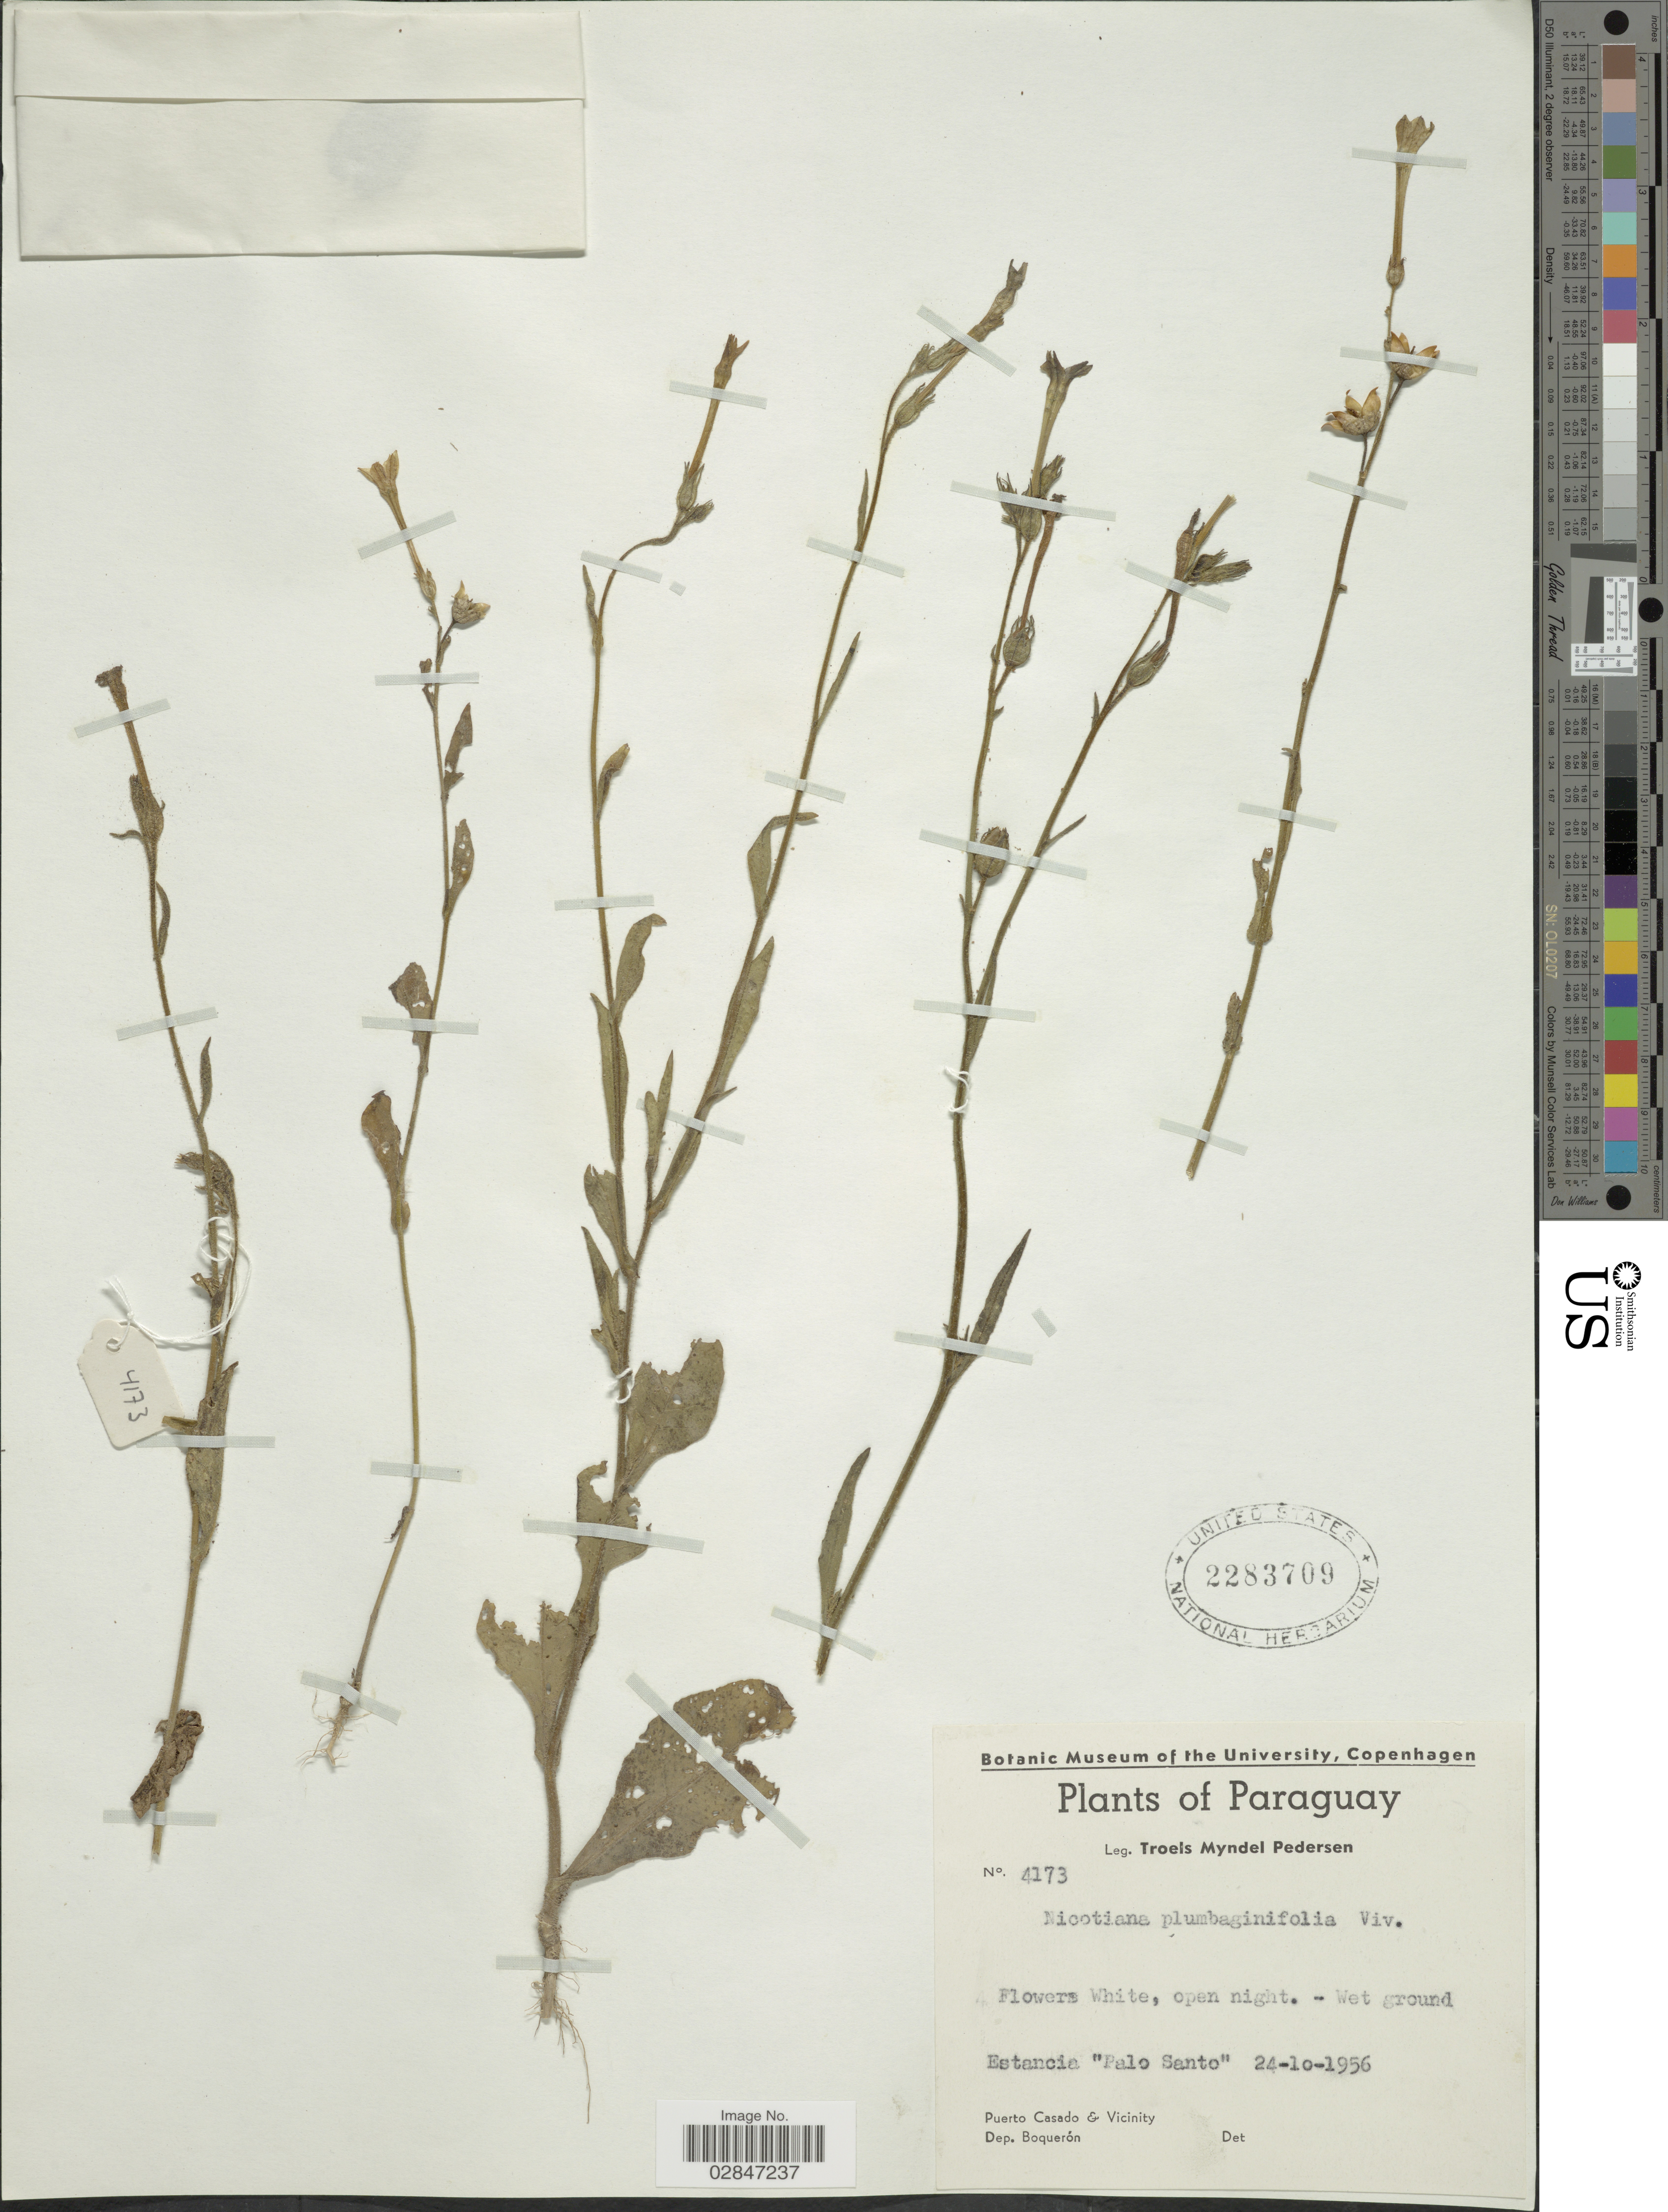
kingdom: Plantae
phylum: Tracheophyta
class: Magnoliopsida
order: Solanales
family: Solanaceae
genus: Nicotiana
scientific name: Nicotiana plumbaginifolia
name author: Viv.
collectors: T. Pederson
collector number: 4173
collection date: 1956-10-24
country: Paraguay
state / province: Boqueron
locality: Puerto Casado & Vicinity, Dep. Boquerón. Estancia "Palo Santo".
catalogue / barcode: US 2283709